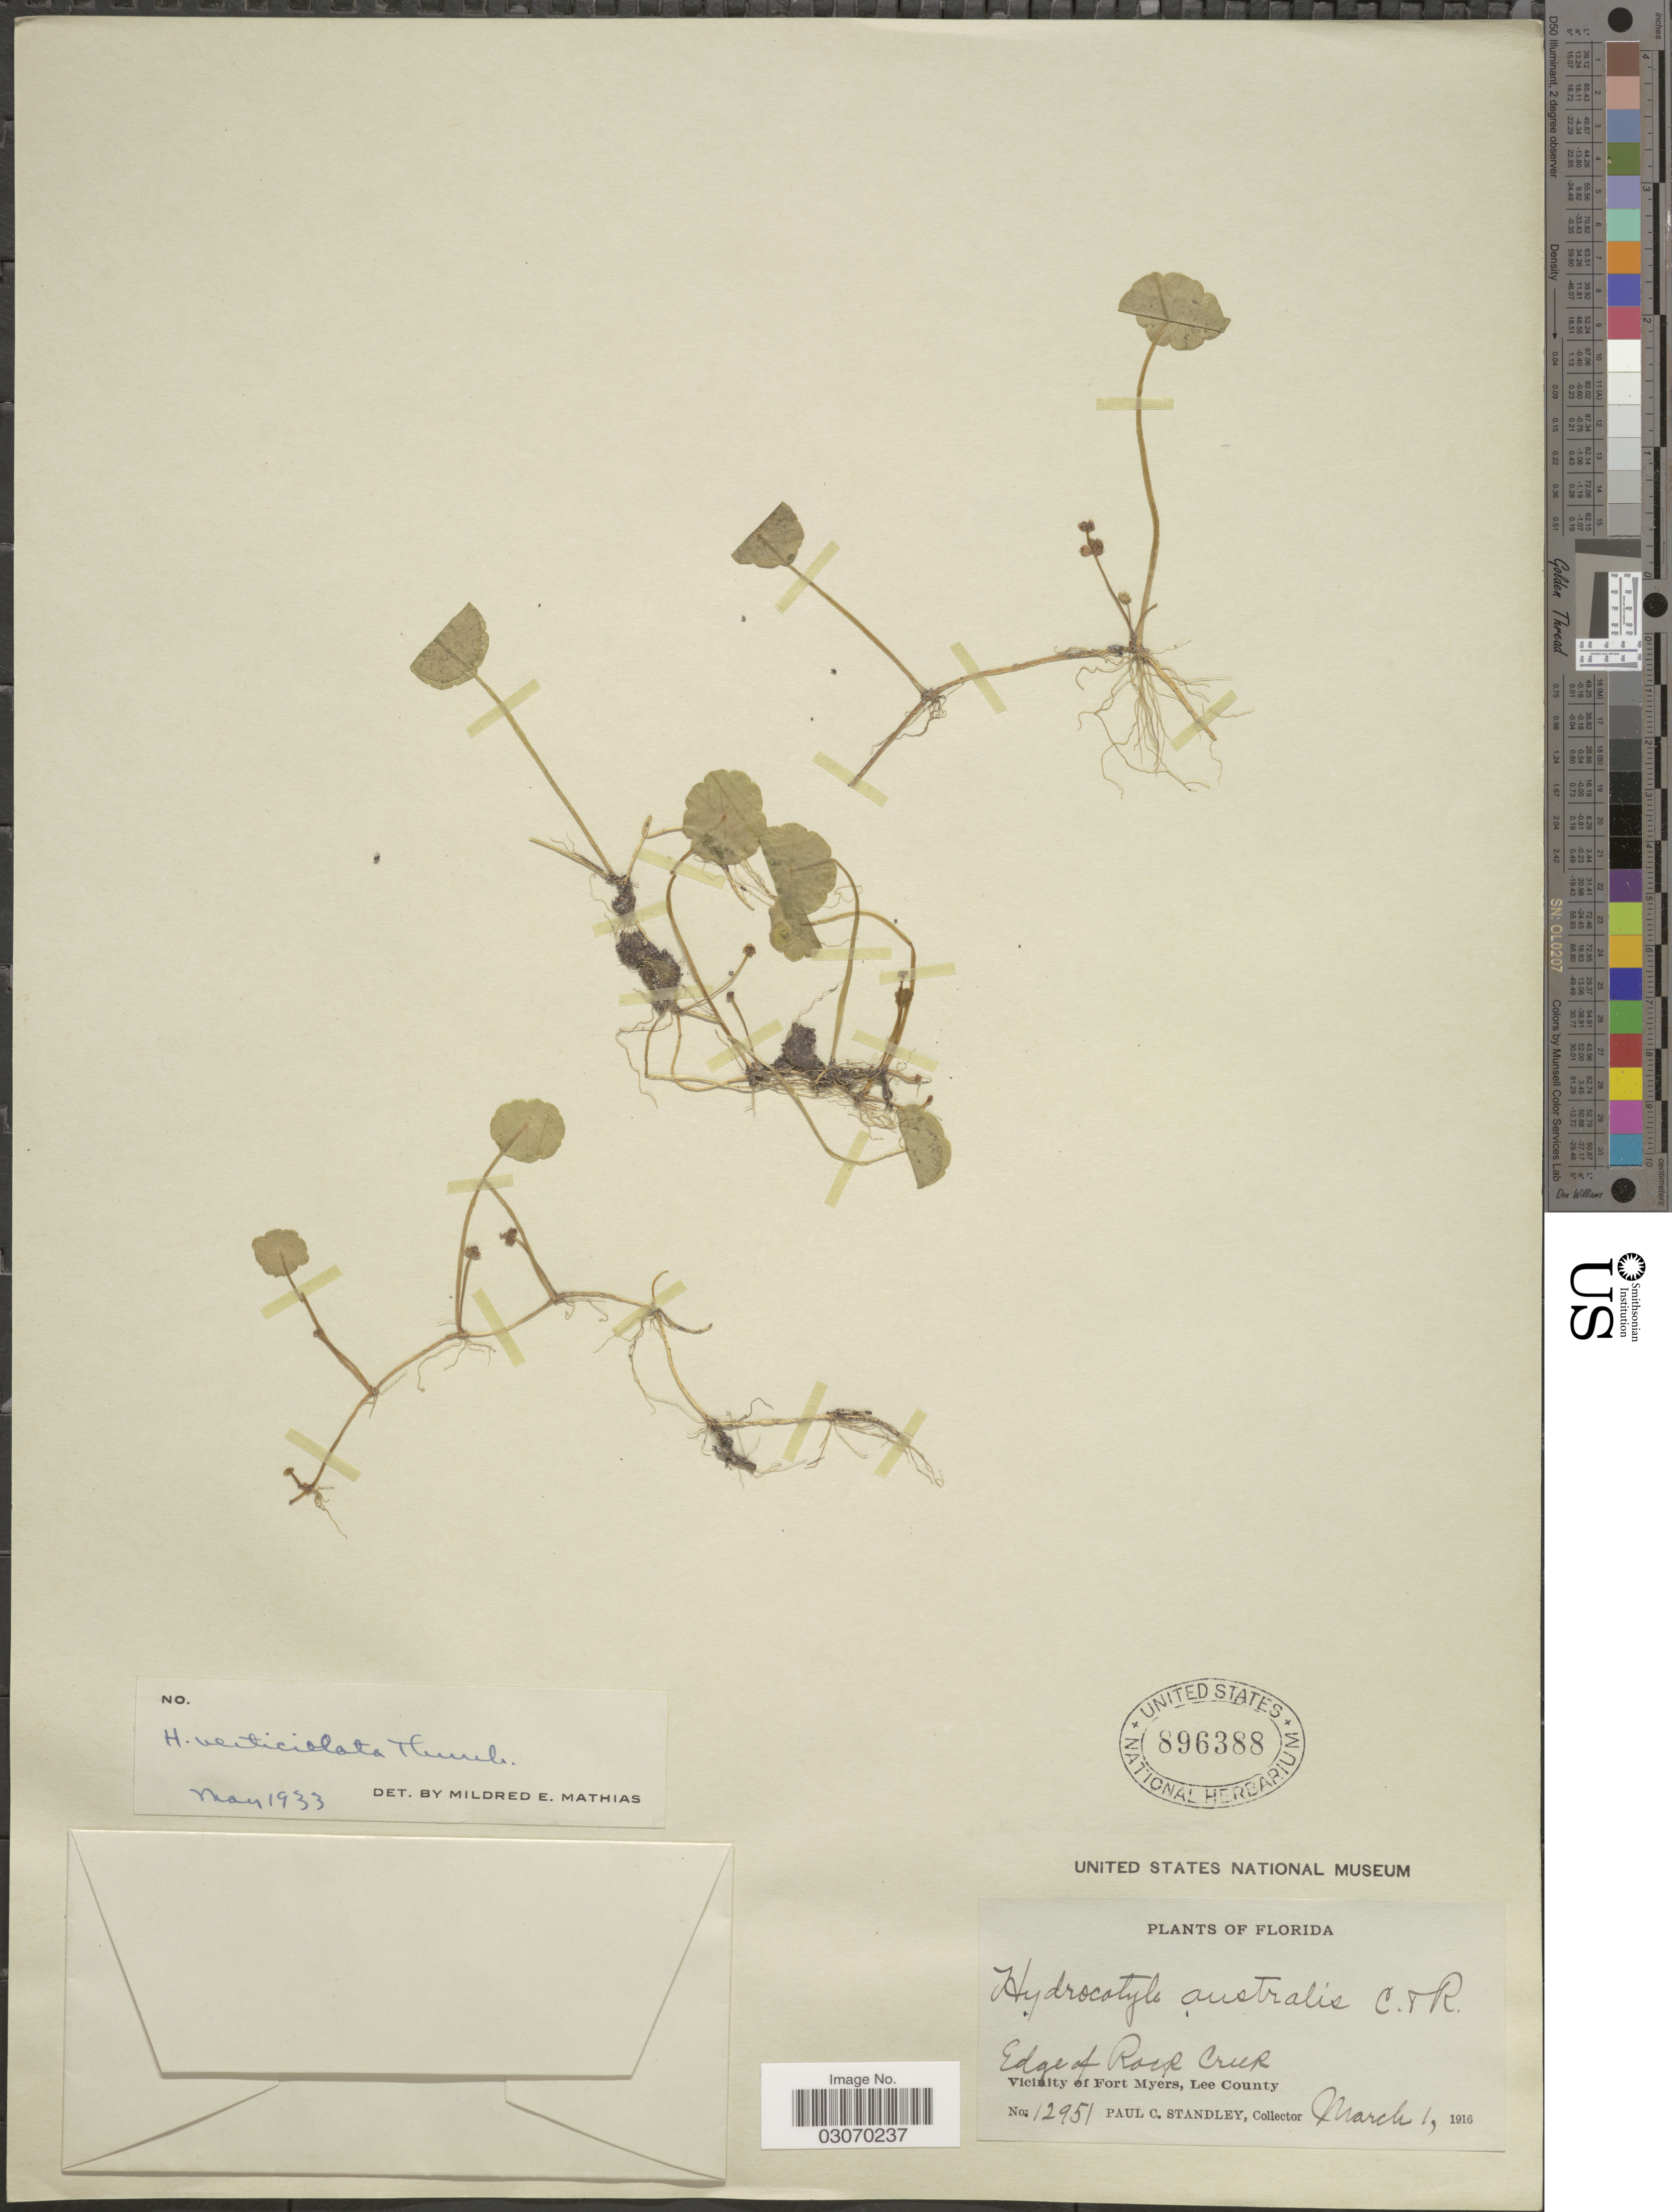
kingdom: Plantae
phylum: Tracheophyta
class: Magnoliopsida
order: Apiales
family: Araliaceae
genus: Hydrocotyle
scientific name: Hydrocotyle verticillata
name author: Thunb.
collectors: P. C. Standley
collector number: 12951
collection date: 1916-03-01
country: United States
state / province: Florida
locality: Edge of Rock Creek. Vicinity of Fort Myers, Lee County.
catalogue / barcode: US 896388